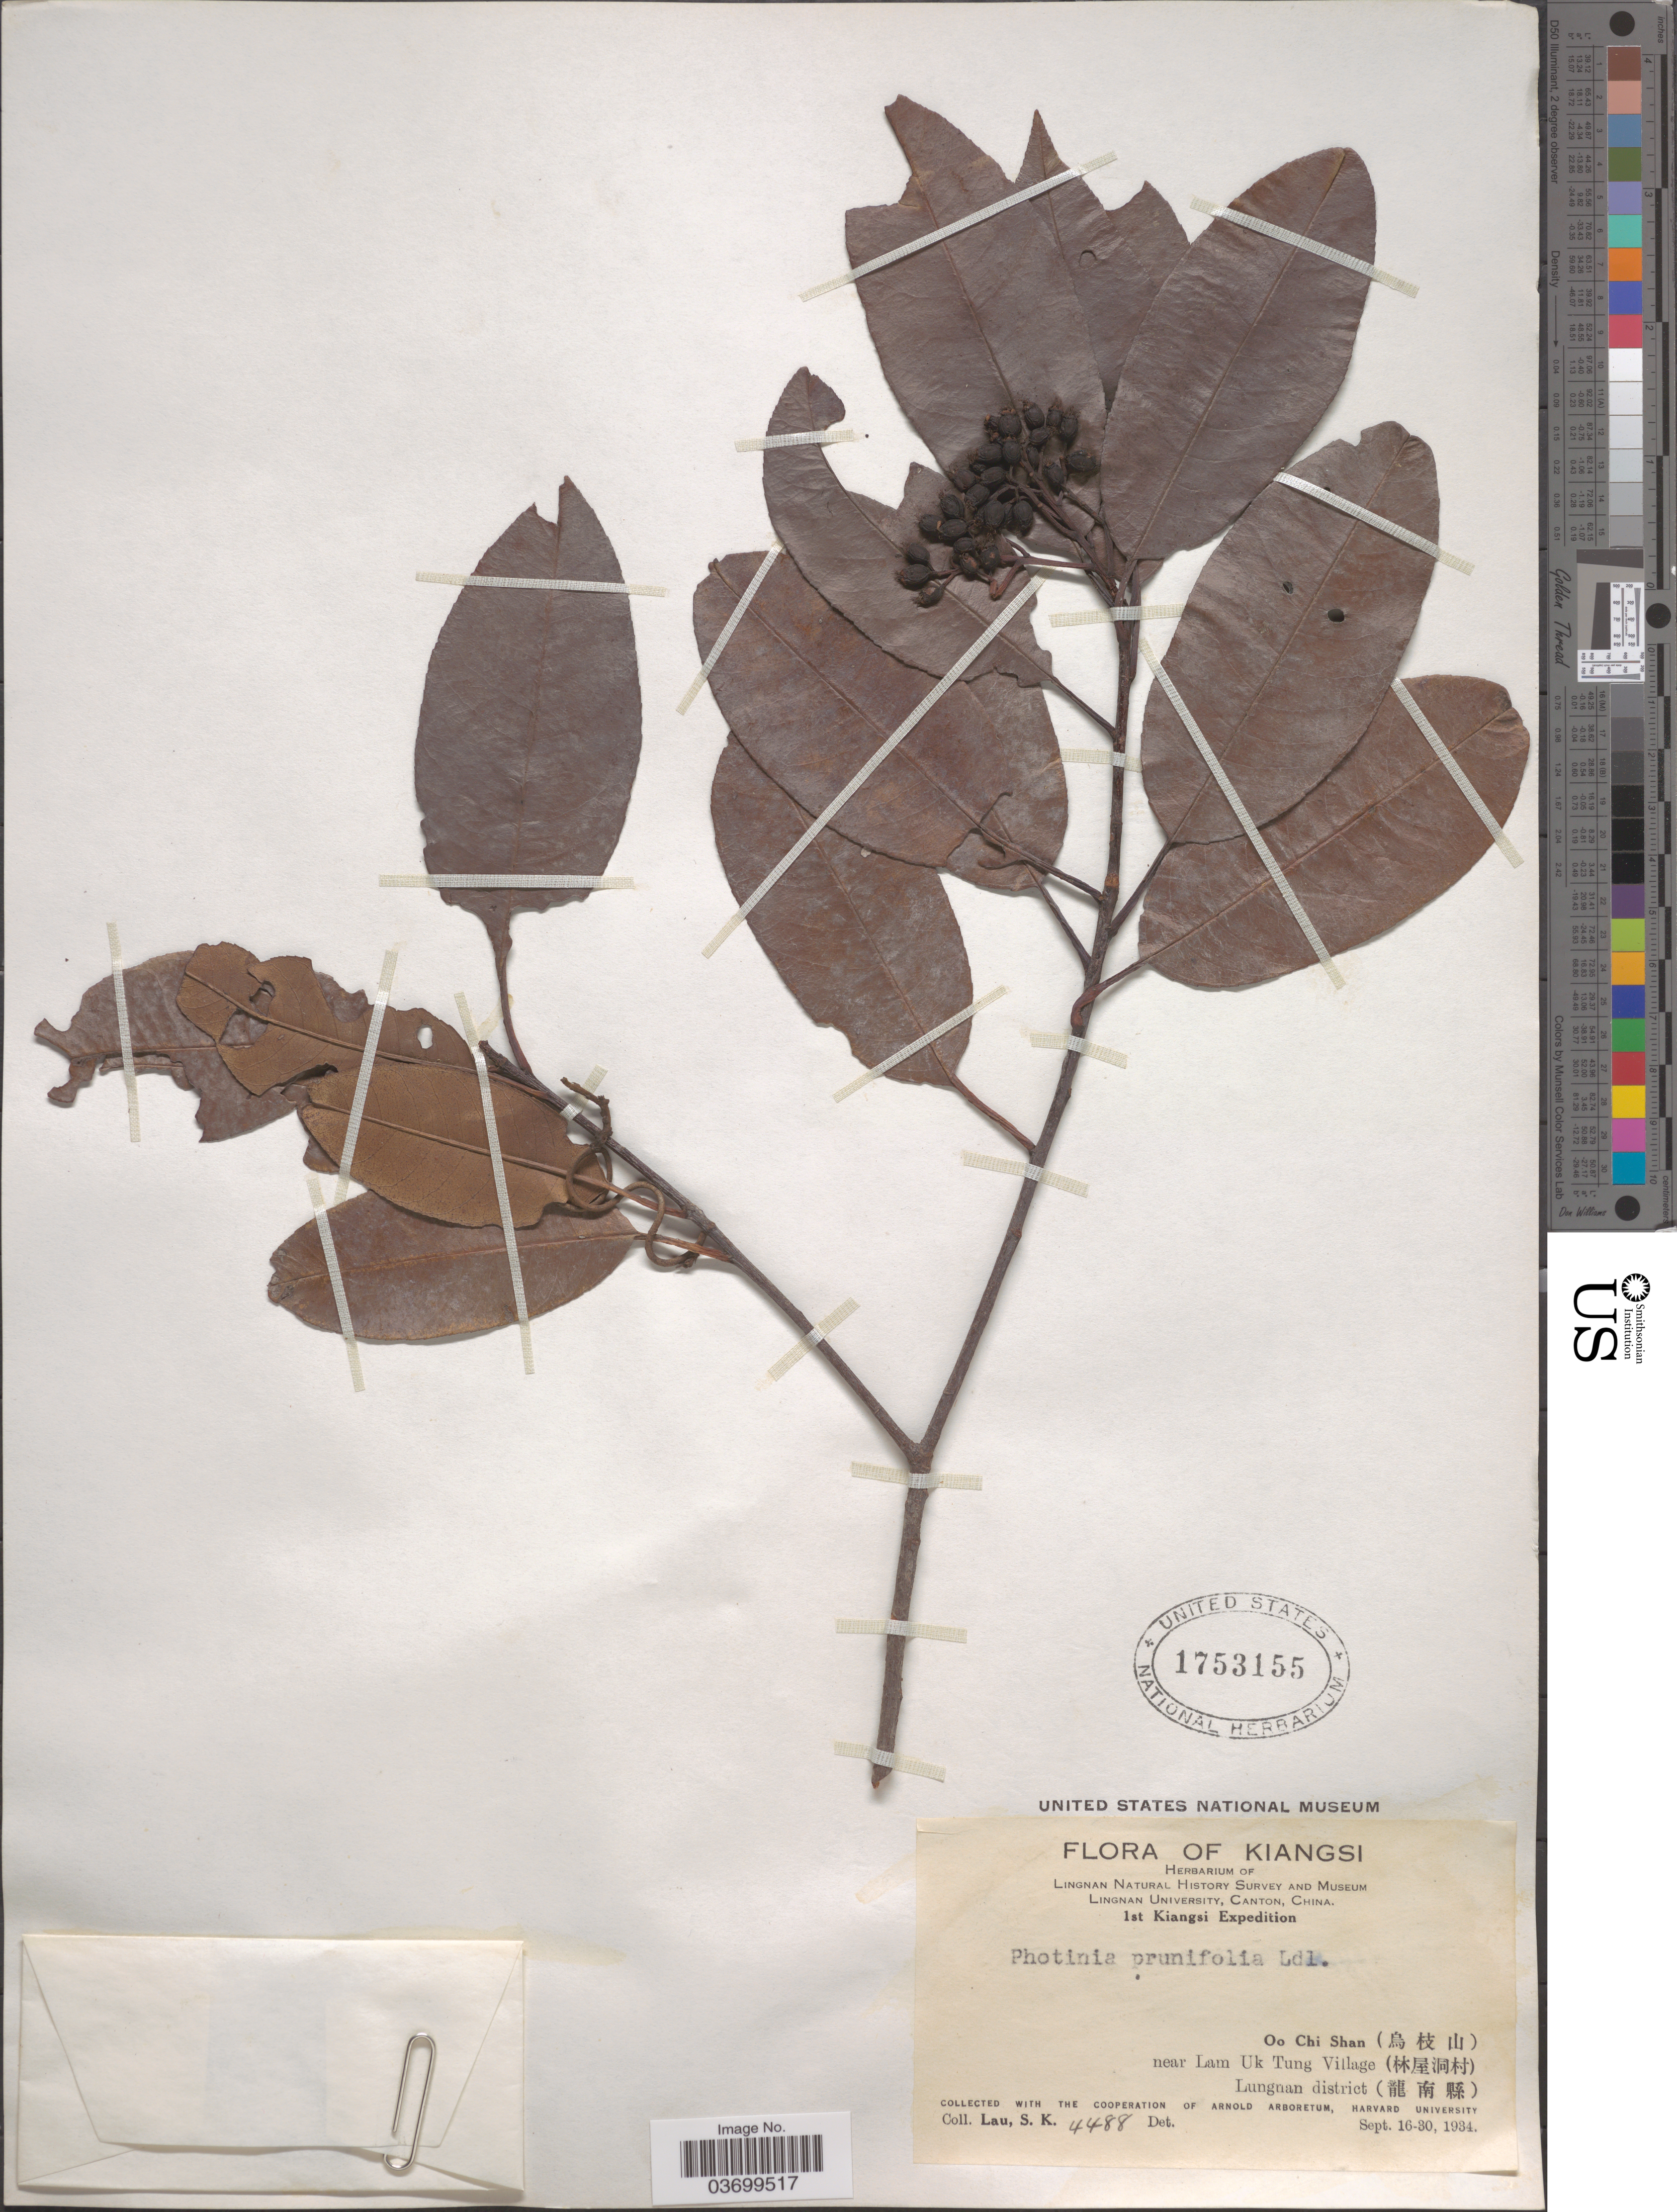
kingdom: Plantae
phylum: Tracheophyta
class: Magnoliopsida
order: Rosales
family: Rosaceae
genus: Photinia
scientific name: Photinia prunifolia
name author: (Hook. & Arn.) Lindl.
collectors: S. K. Lau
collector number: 4488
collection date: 1934-09-16/1934-09-30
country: China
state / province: Jiangxi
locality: Kiangsi. Oo Chi Shan (X) near Lam Uk Tung Village (X). Lungnan district (X).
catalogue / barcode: US 1753155